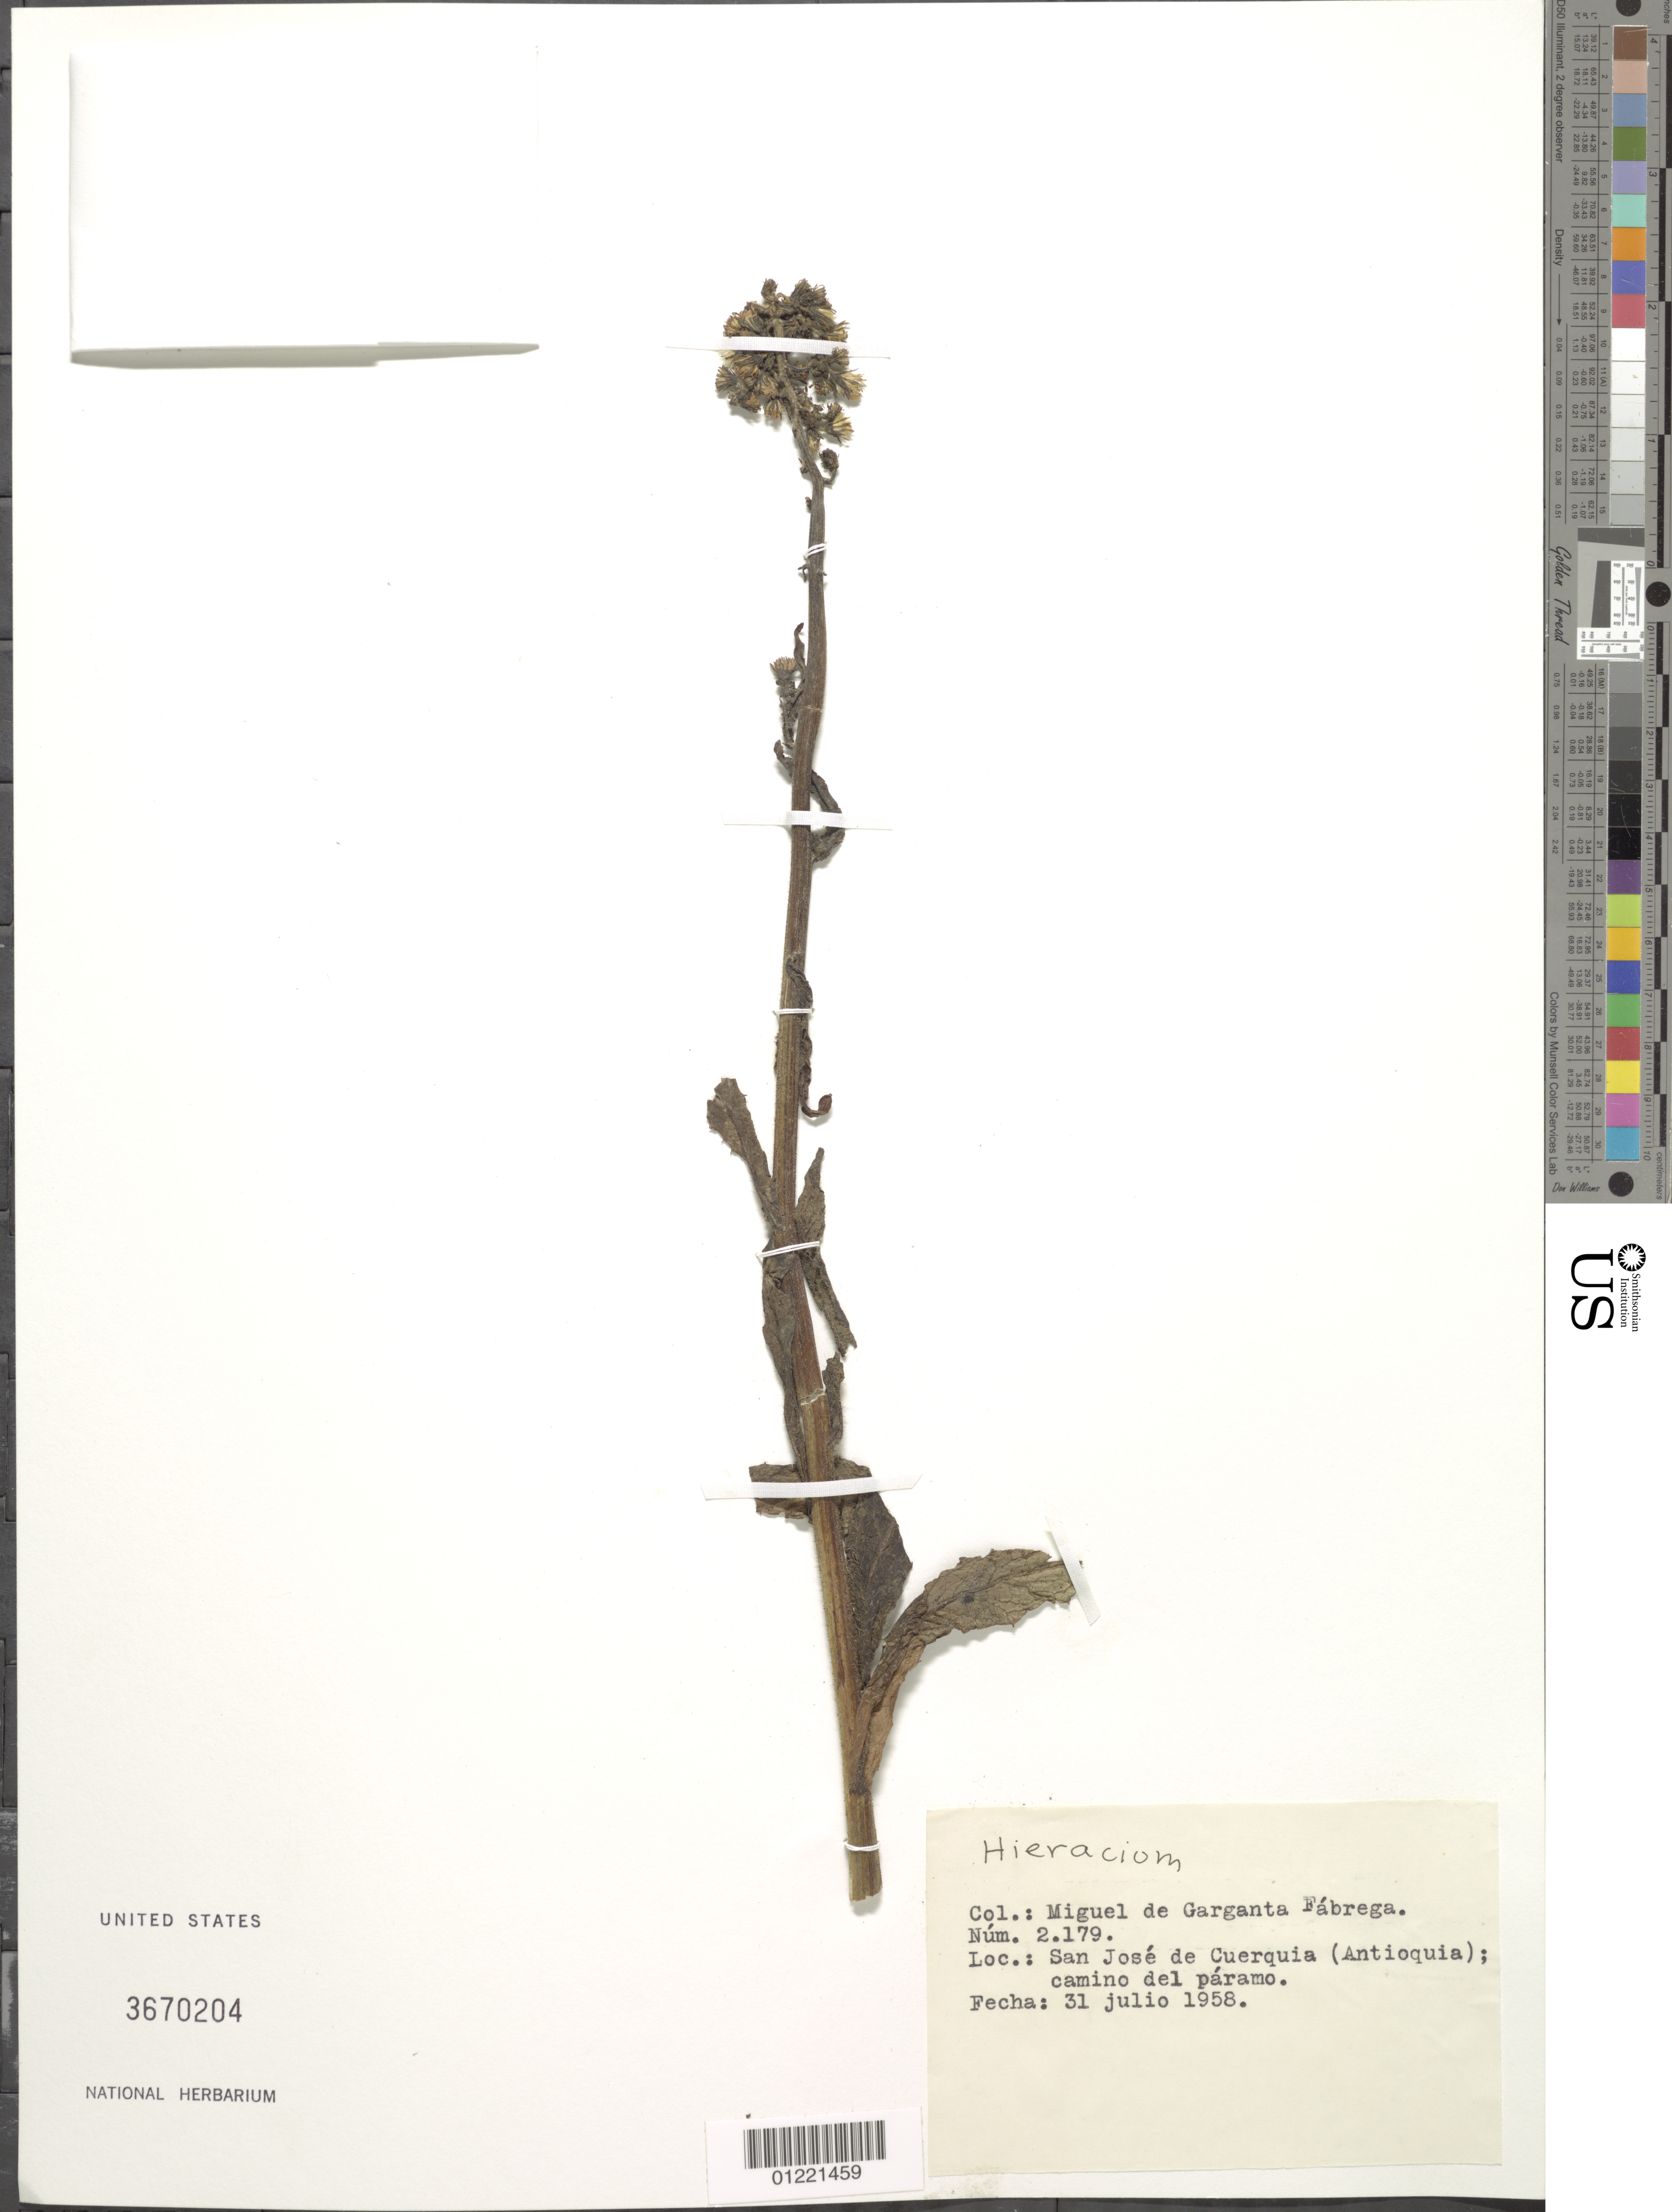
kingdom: Plantae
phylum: Tracheophyta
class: Magnoliopsida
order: Asterales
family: Asteraceae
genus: Hieracium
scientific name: Hieracium repandulare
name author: Druce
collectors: M. Garganta-Fábrega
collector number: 2179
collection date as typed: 31 Jul 1958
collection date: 1958-07-31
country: Colombia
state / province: Antioquia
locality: San José de Cuerquia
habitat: camino del paramo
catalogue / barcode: US 3670204